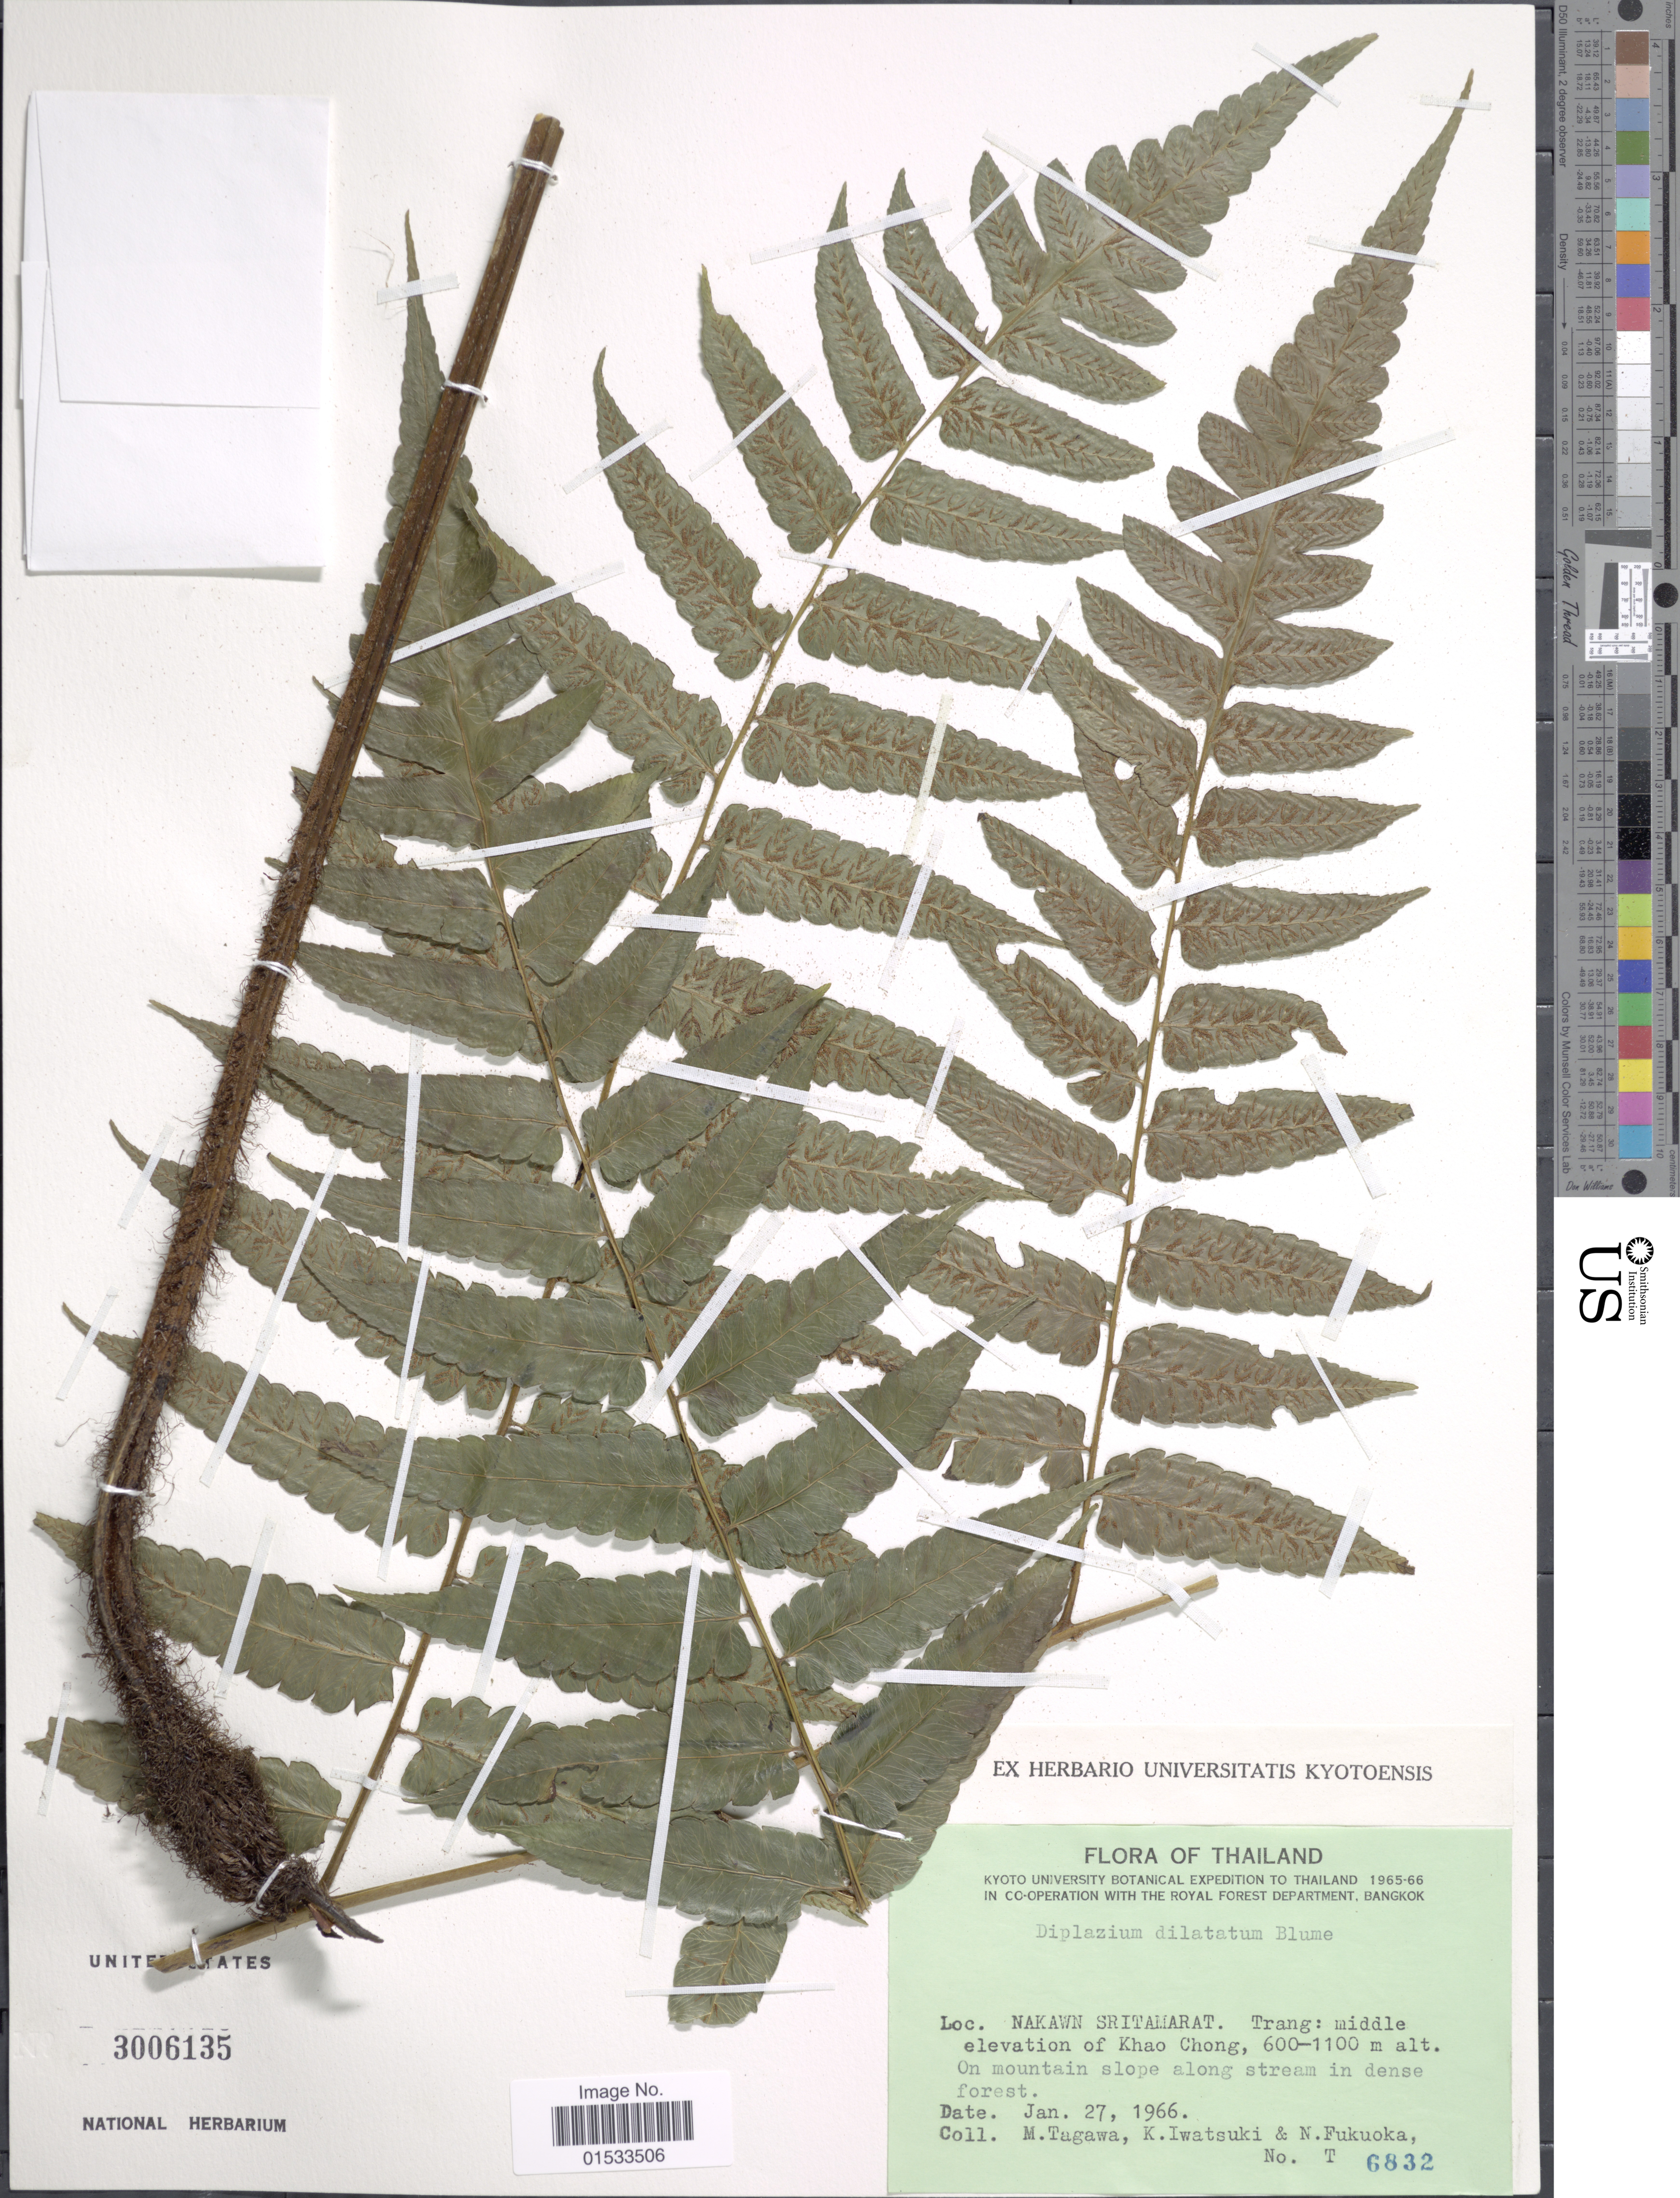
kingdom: Plantae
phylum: Tracheophyta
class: Polypodiopsida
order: Polypodiales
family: Athyriaceae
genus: Diplazium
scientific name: Diplazium dilatatum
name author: Blume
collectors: M. Tagawa, K. Iwatsuki & N. Fukuoka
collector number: T 6832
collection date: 1966-01-27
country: Thailand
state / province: Trang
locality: Nakwan Sritamarat, middle elevation of Khao Chong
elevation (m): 600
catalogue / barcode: US 3006135